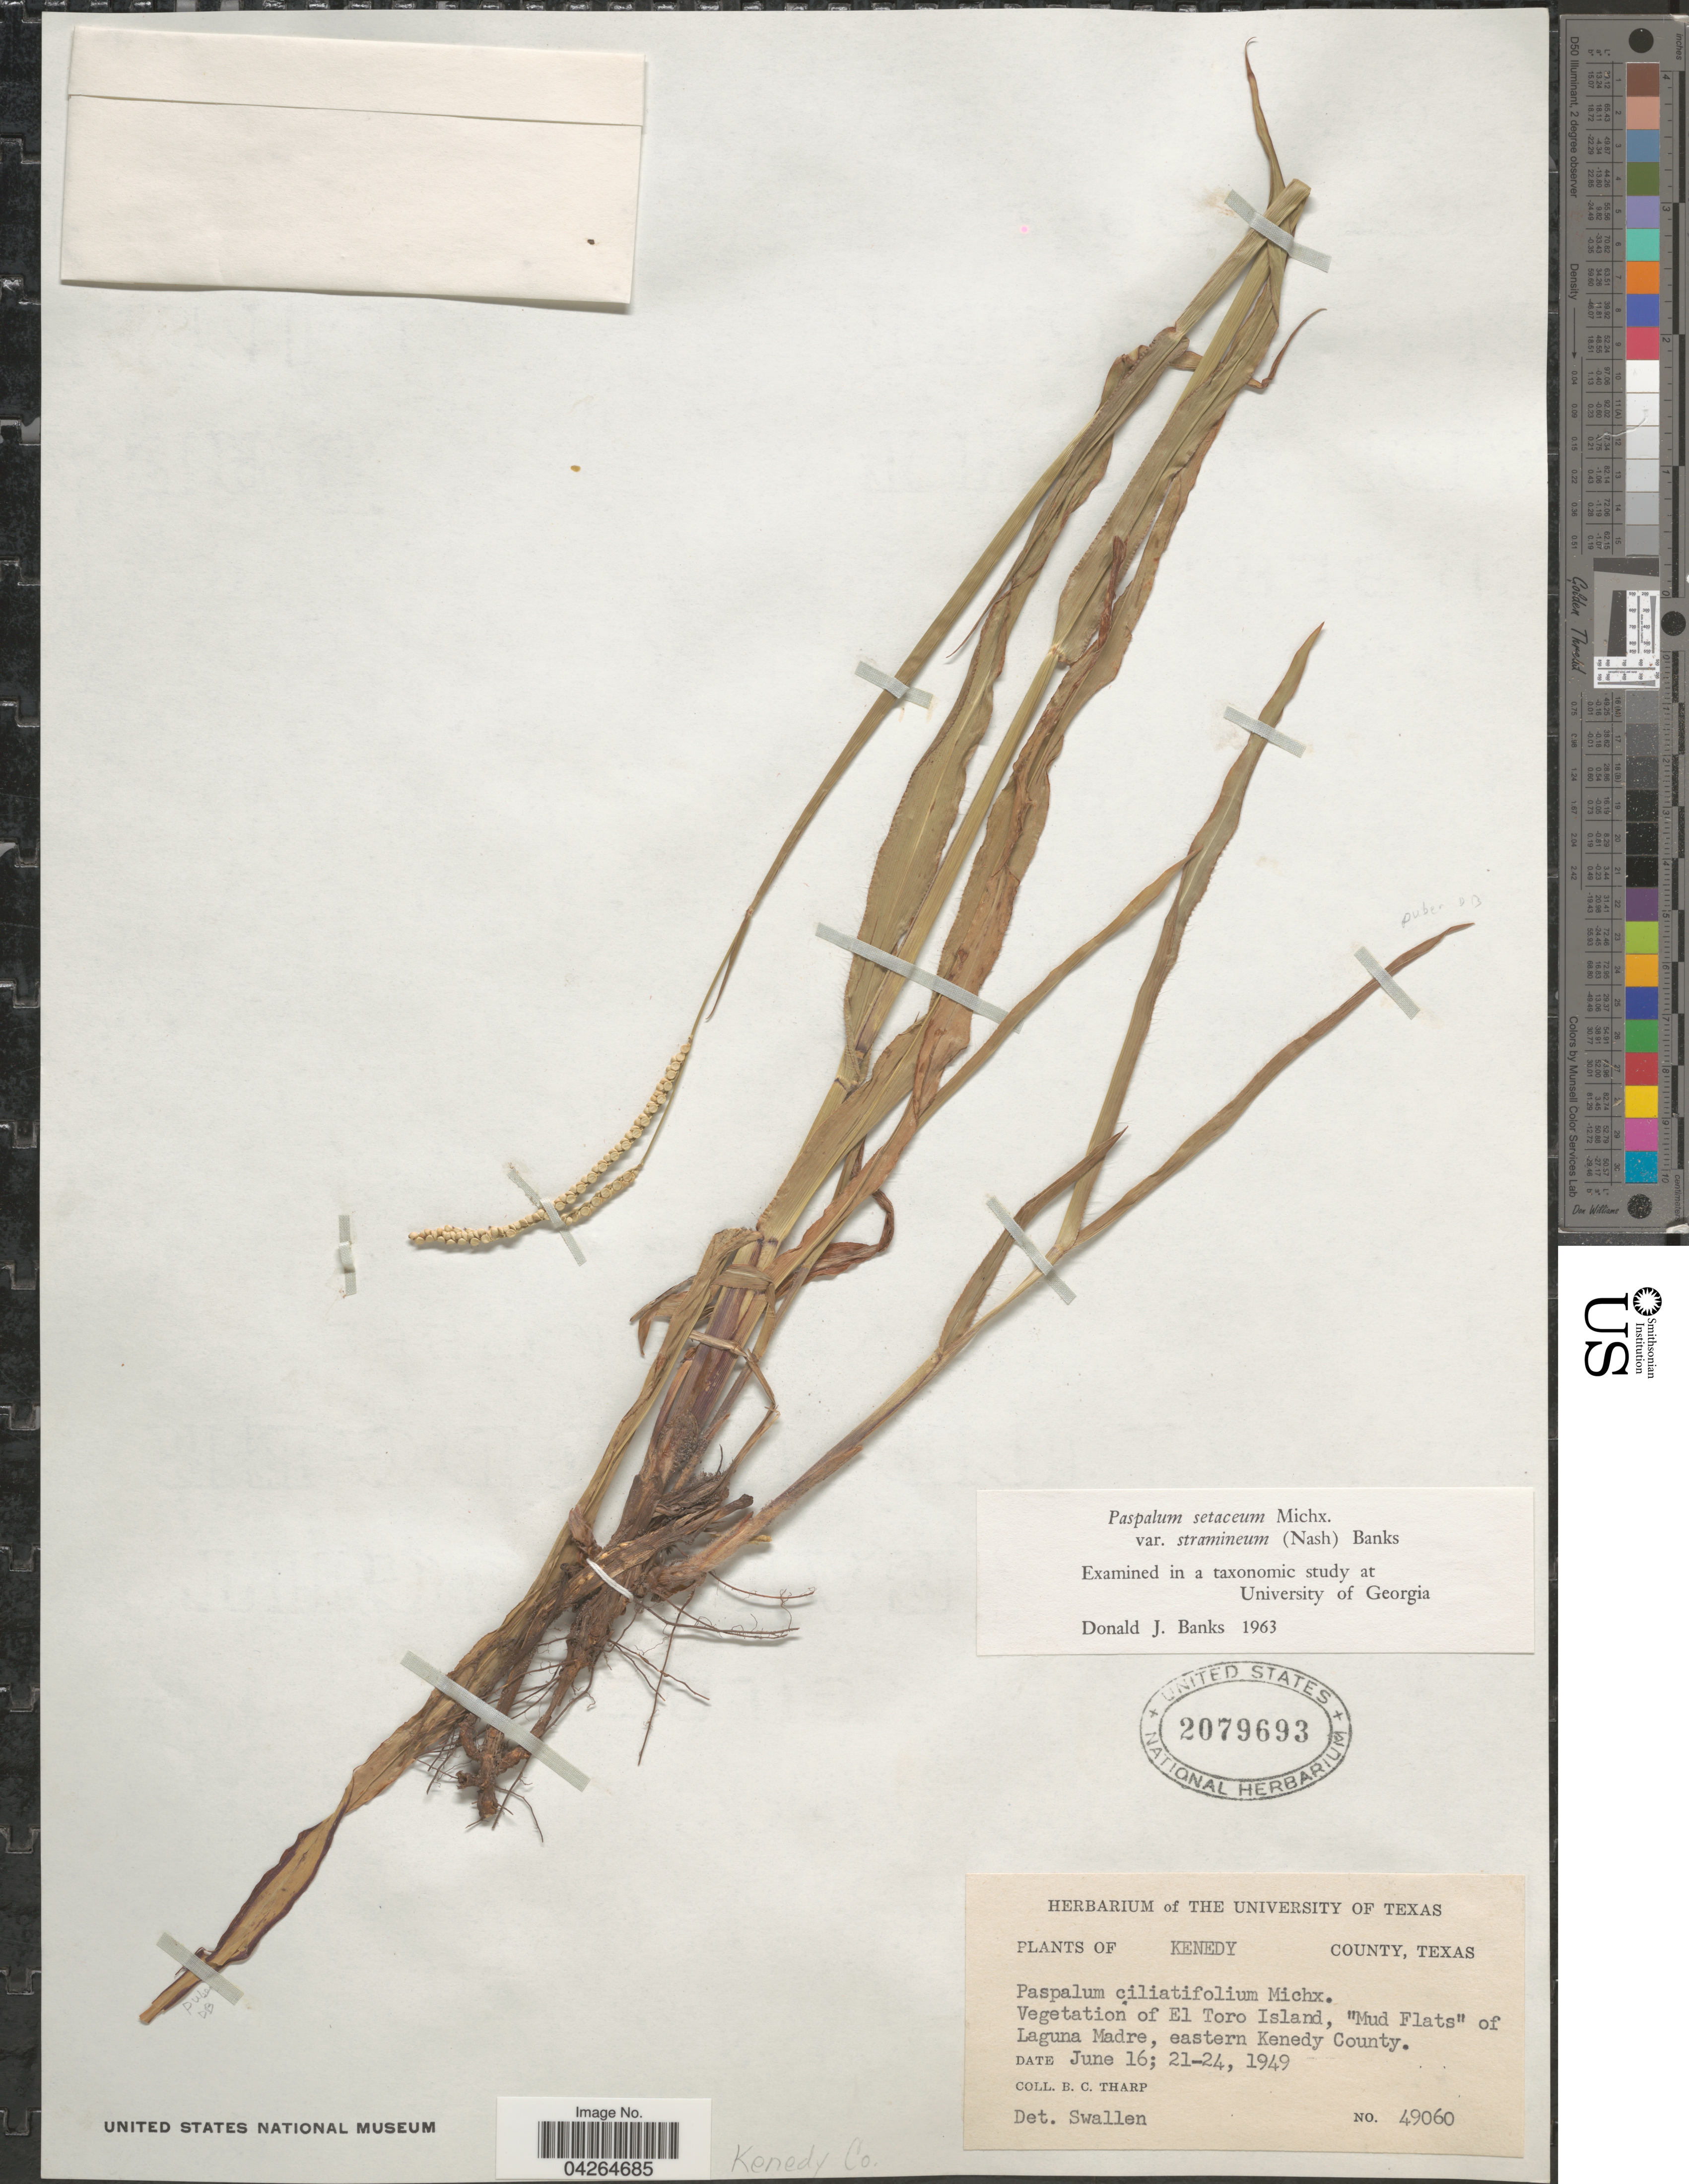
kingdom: Plantae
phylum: Tracheophyta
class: Liliopsida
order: Poales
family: Poaceae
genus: Paspalum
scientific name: Paspalum setaceum var. stramineum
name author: (Nash) D.J. Banks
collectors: B. C. Tharp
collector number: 49060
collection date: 1949-06-16/1949-06-24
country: United States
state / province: Texas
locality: Kenedy County. Vegetation of El Toro Island, "Mud Flats" of Laguna Madre, eastern Kenedy County.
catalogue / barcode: US 2079693